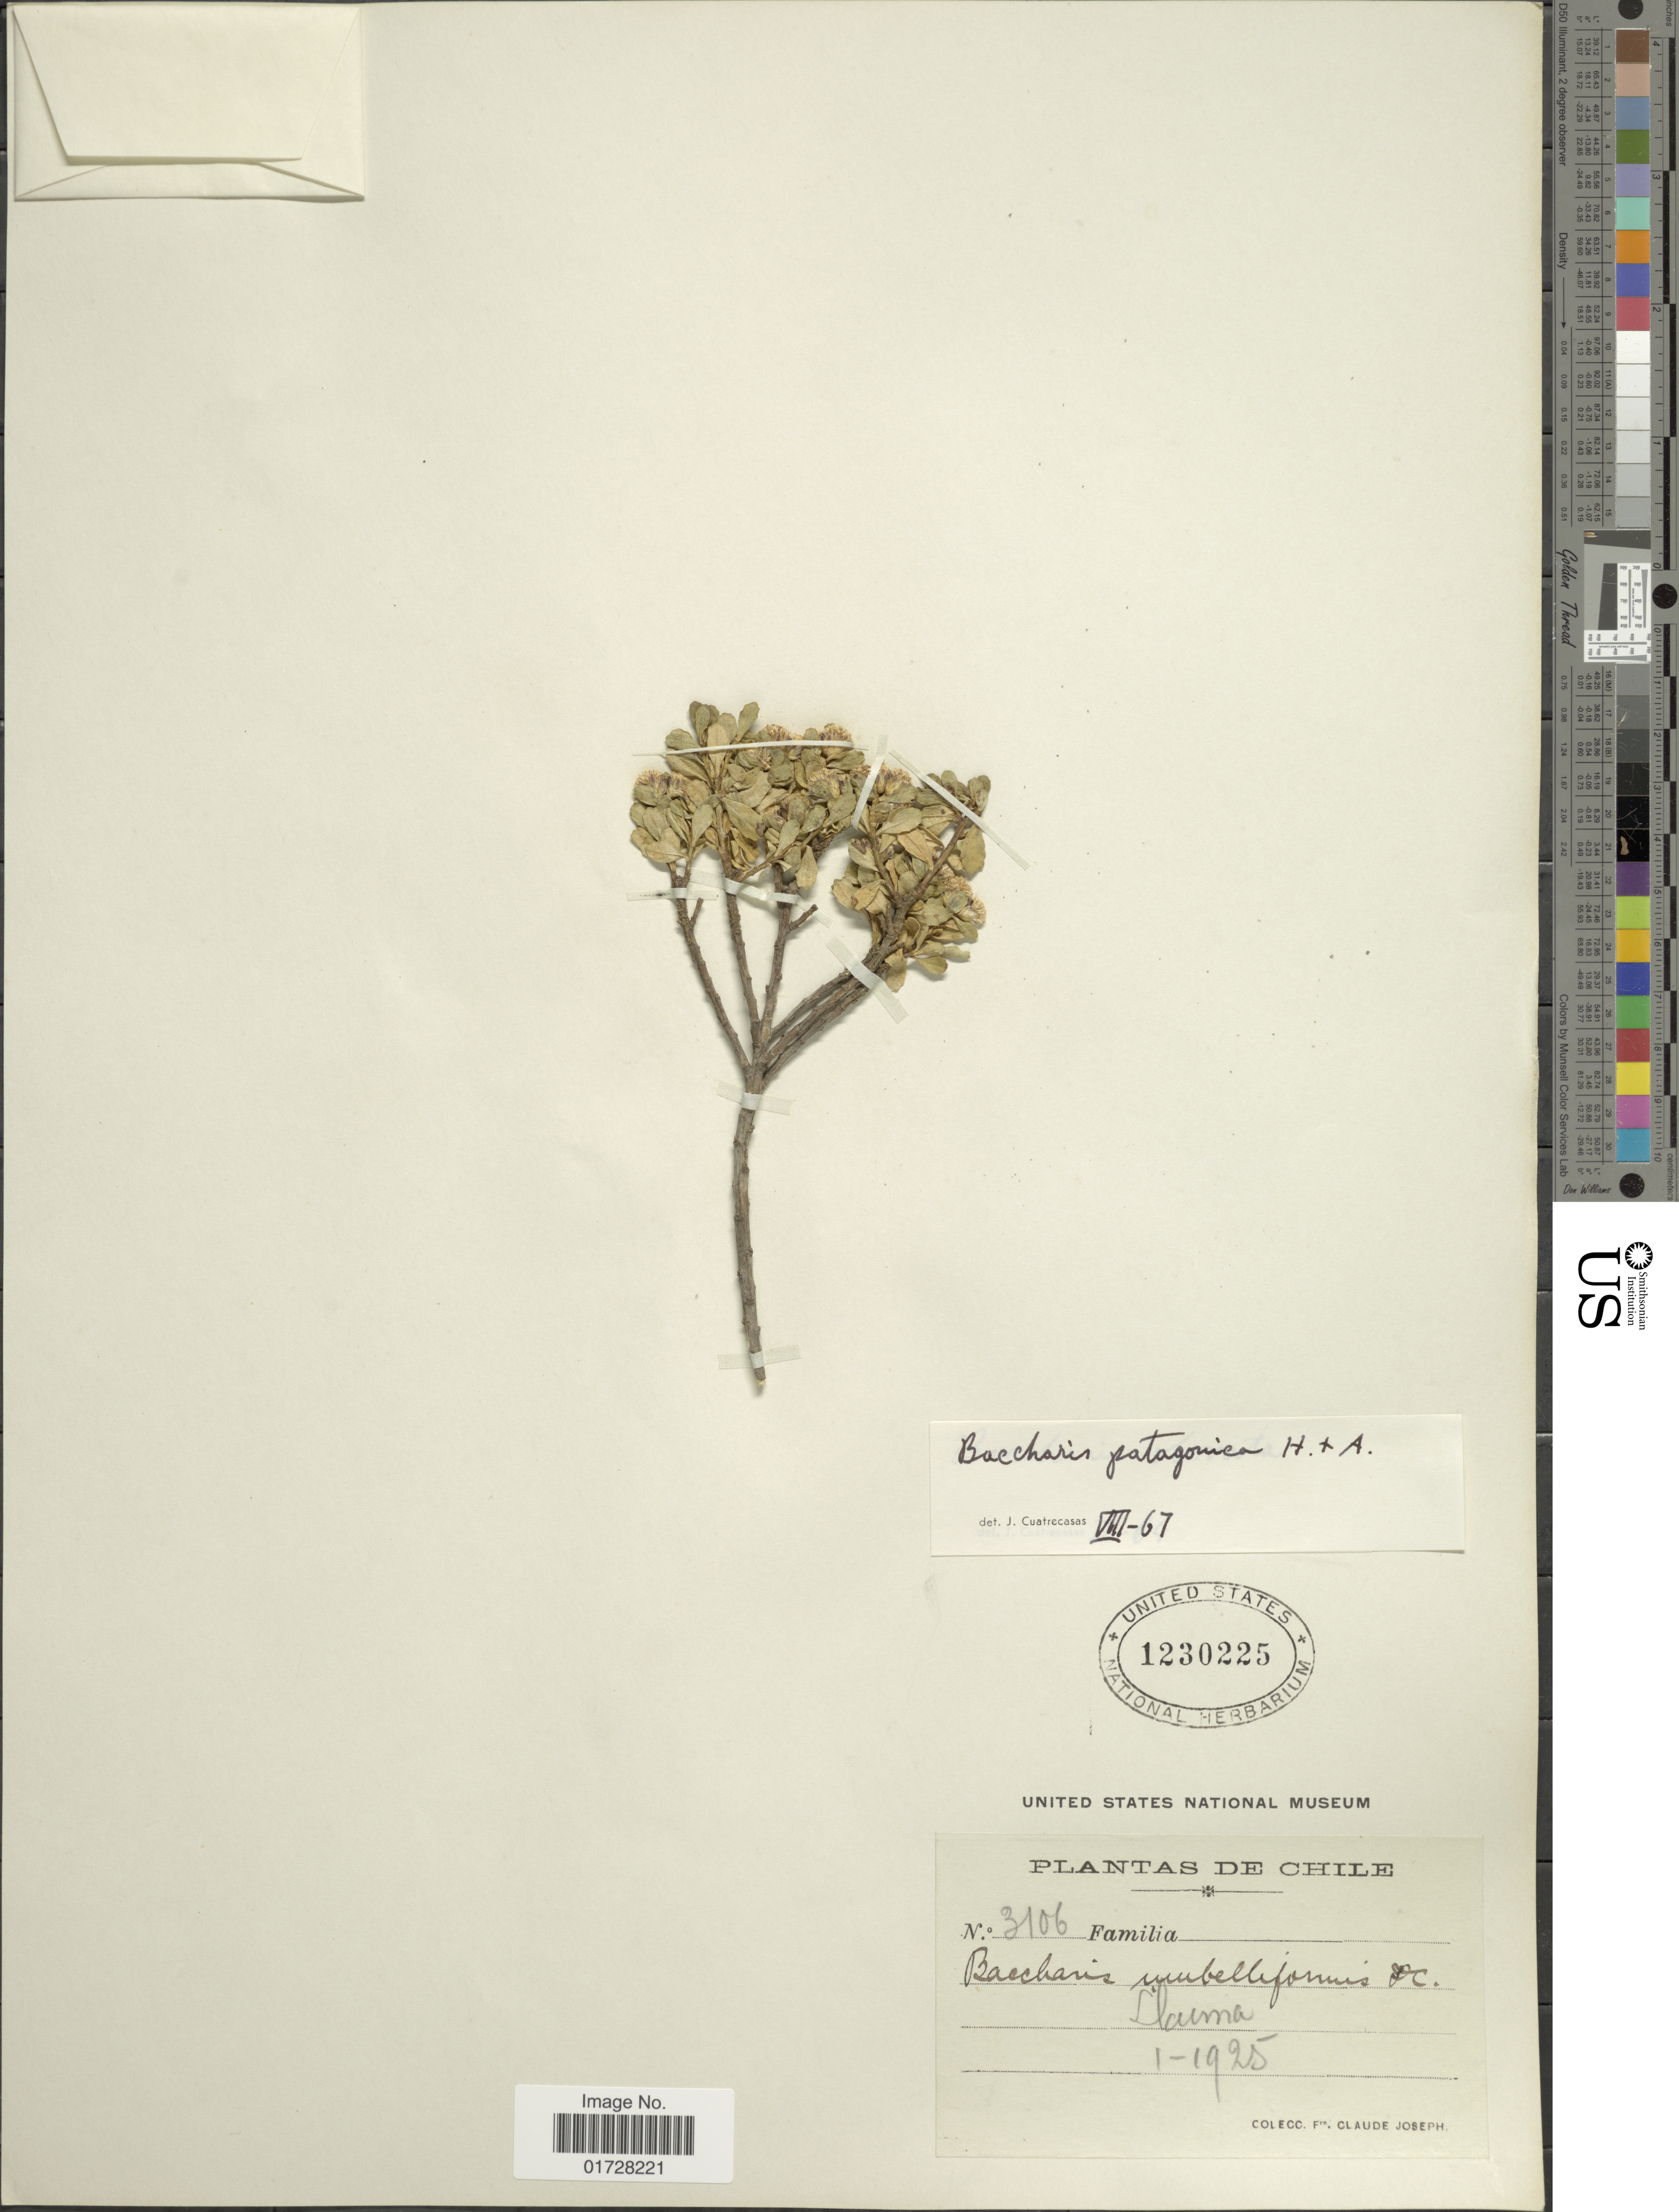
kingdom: Plantae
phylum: Tracheophyta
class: Magnoliopsida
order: Asterales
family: Asteraceae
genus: Baccharis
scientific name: Baccharis patagonica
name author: Hook. & Arn.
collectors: Bro. Claude-Joseph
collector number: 3106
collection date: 1925-01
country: Chile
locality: Llaima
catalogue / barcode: US 1230225